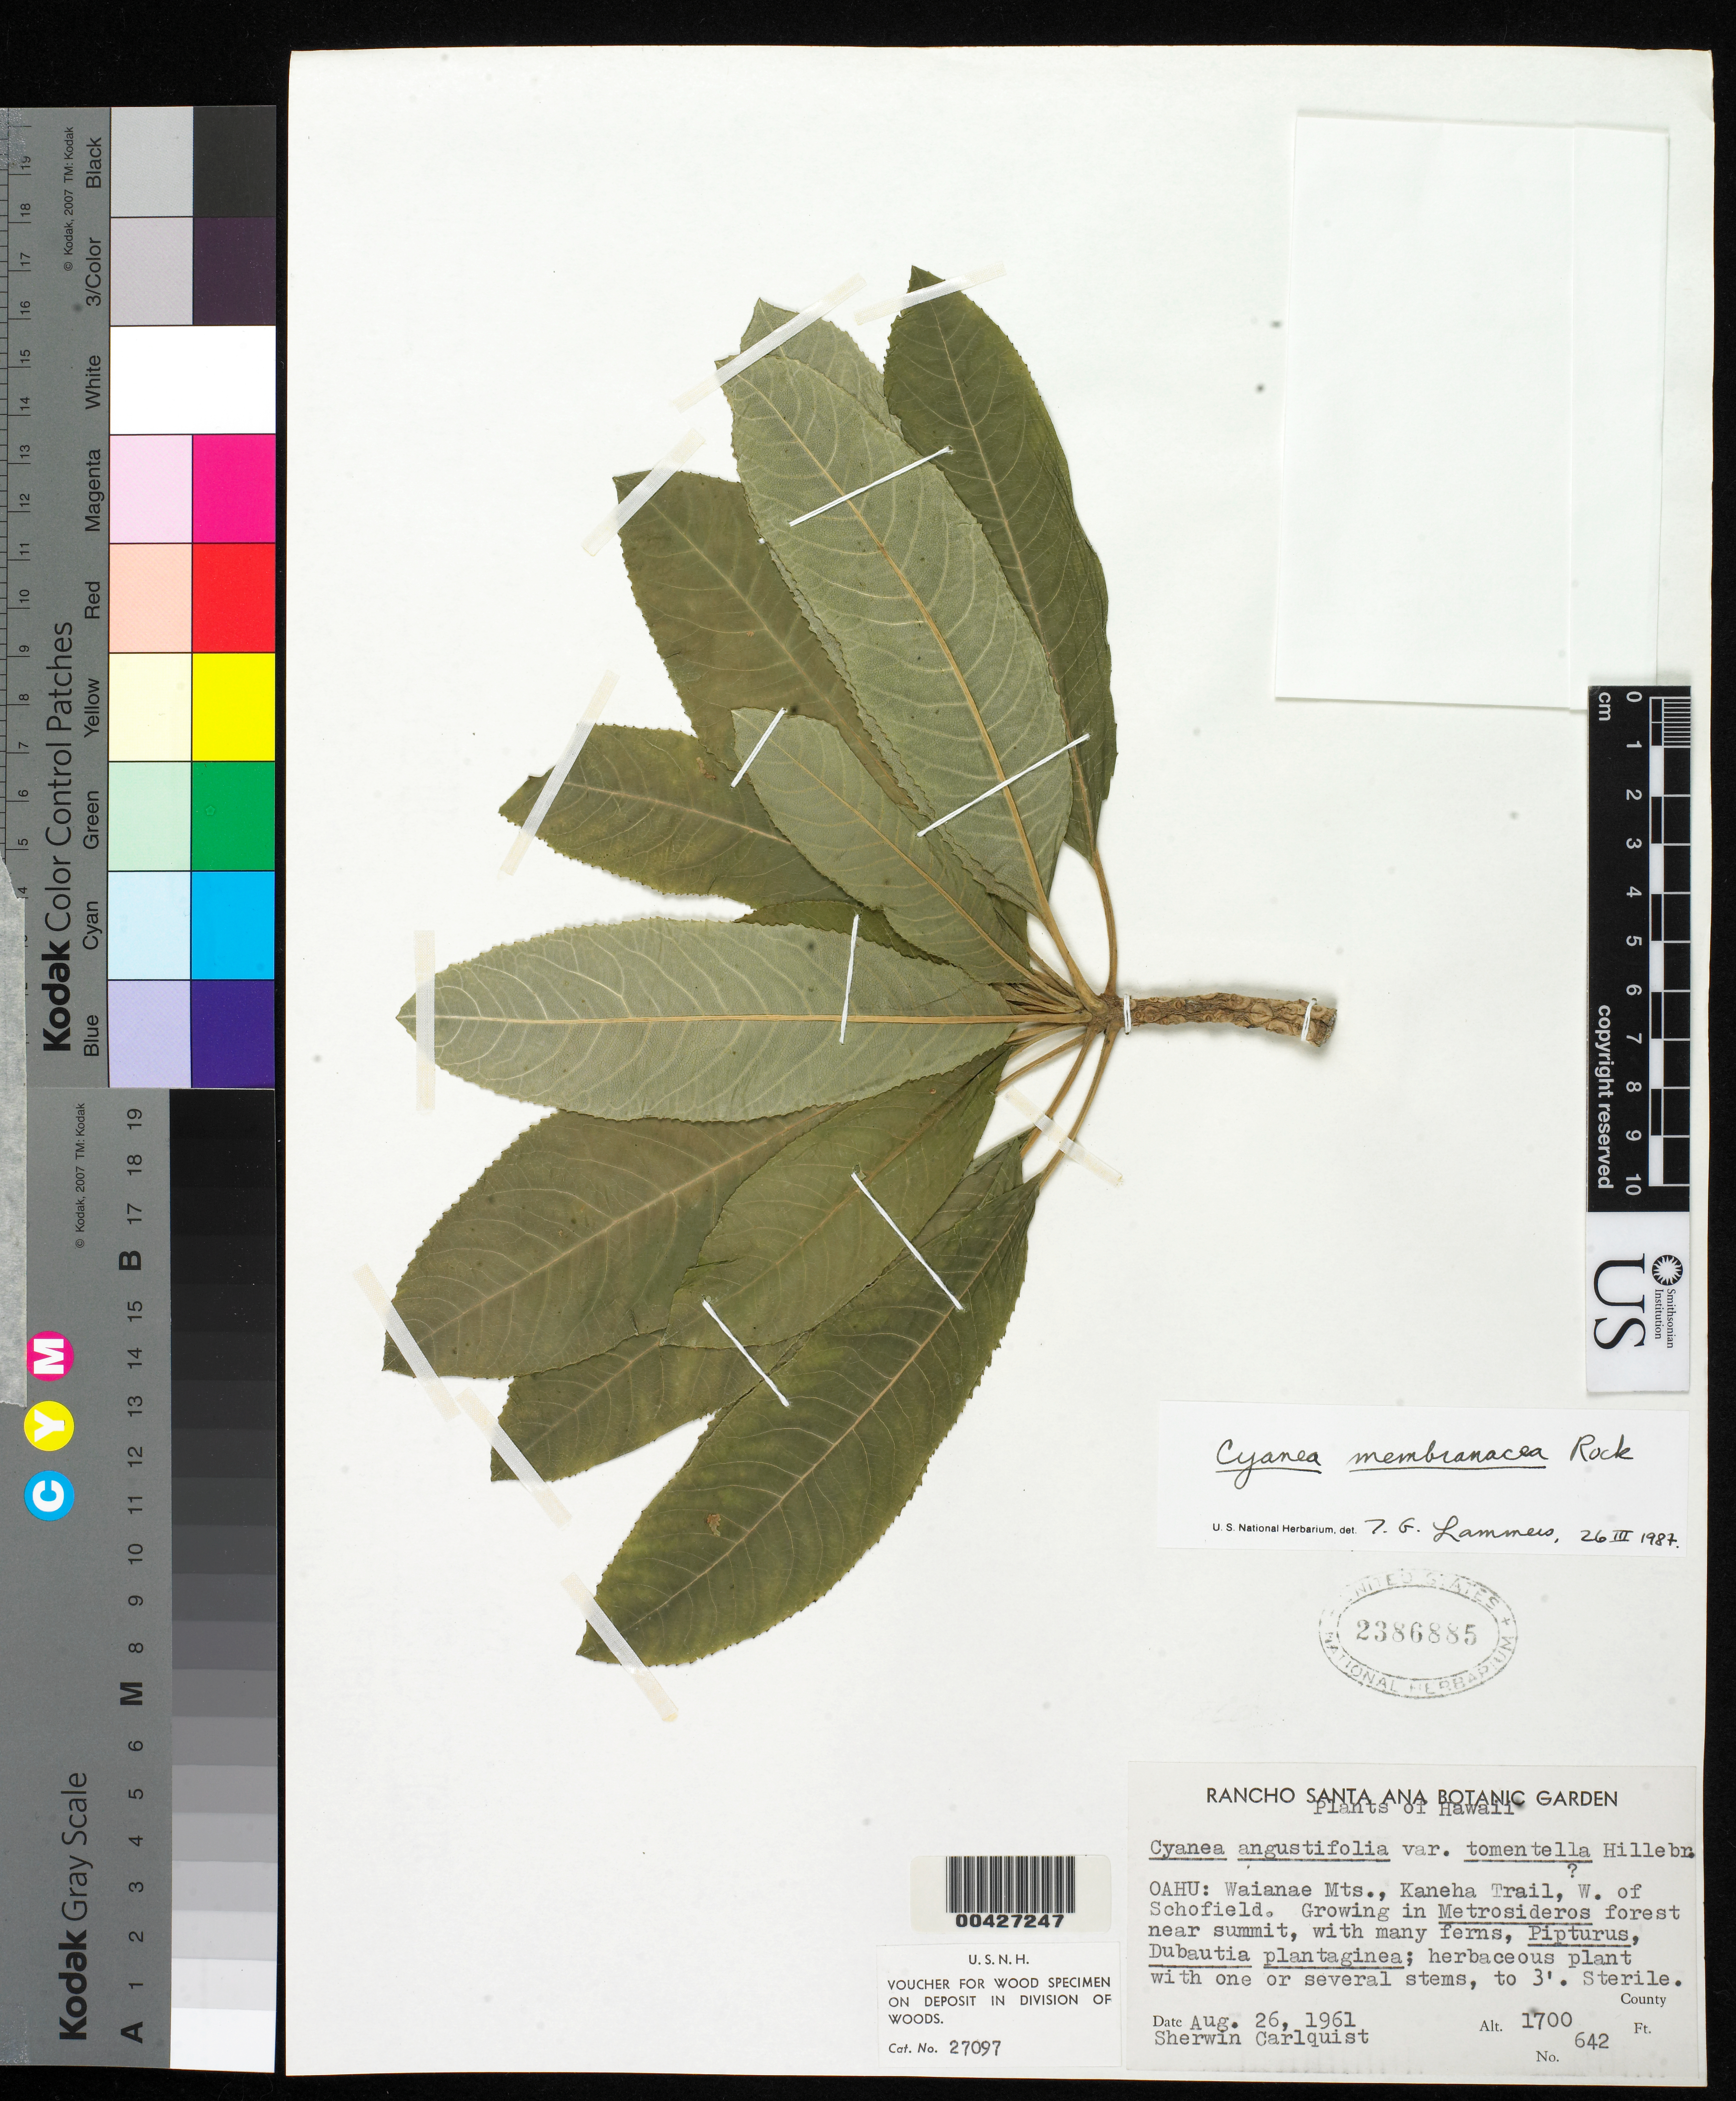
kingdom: Plantae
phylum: Tracheophyta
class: Magnoliopsida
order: Asterales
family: Campanulaceae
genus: Cyanea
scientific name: Cyanea membranacea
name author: Rock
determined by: Lammers, T. G.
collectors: S. Carlquist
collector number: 642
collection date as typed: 26 Aug 1961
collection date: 1961-08-26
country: United States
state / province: Hawaii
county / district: Honolulu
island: Oahu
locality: Waianae Mountains, Kaneha Trail, west of Schofield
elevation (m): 518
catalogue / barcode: US 2386885